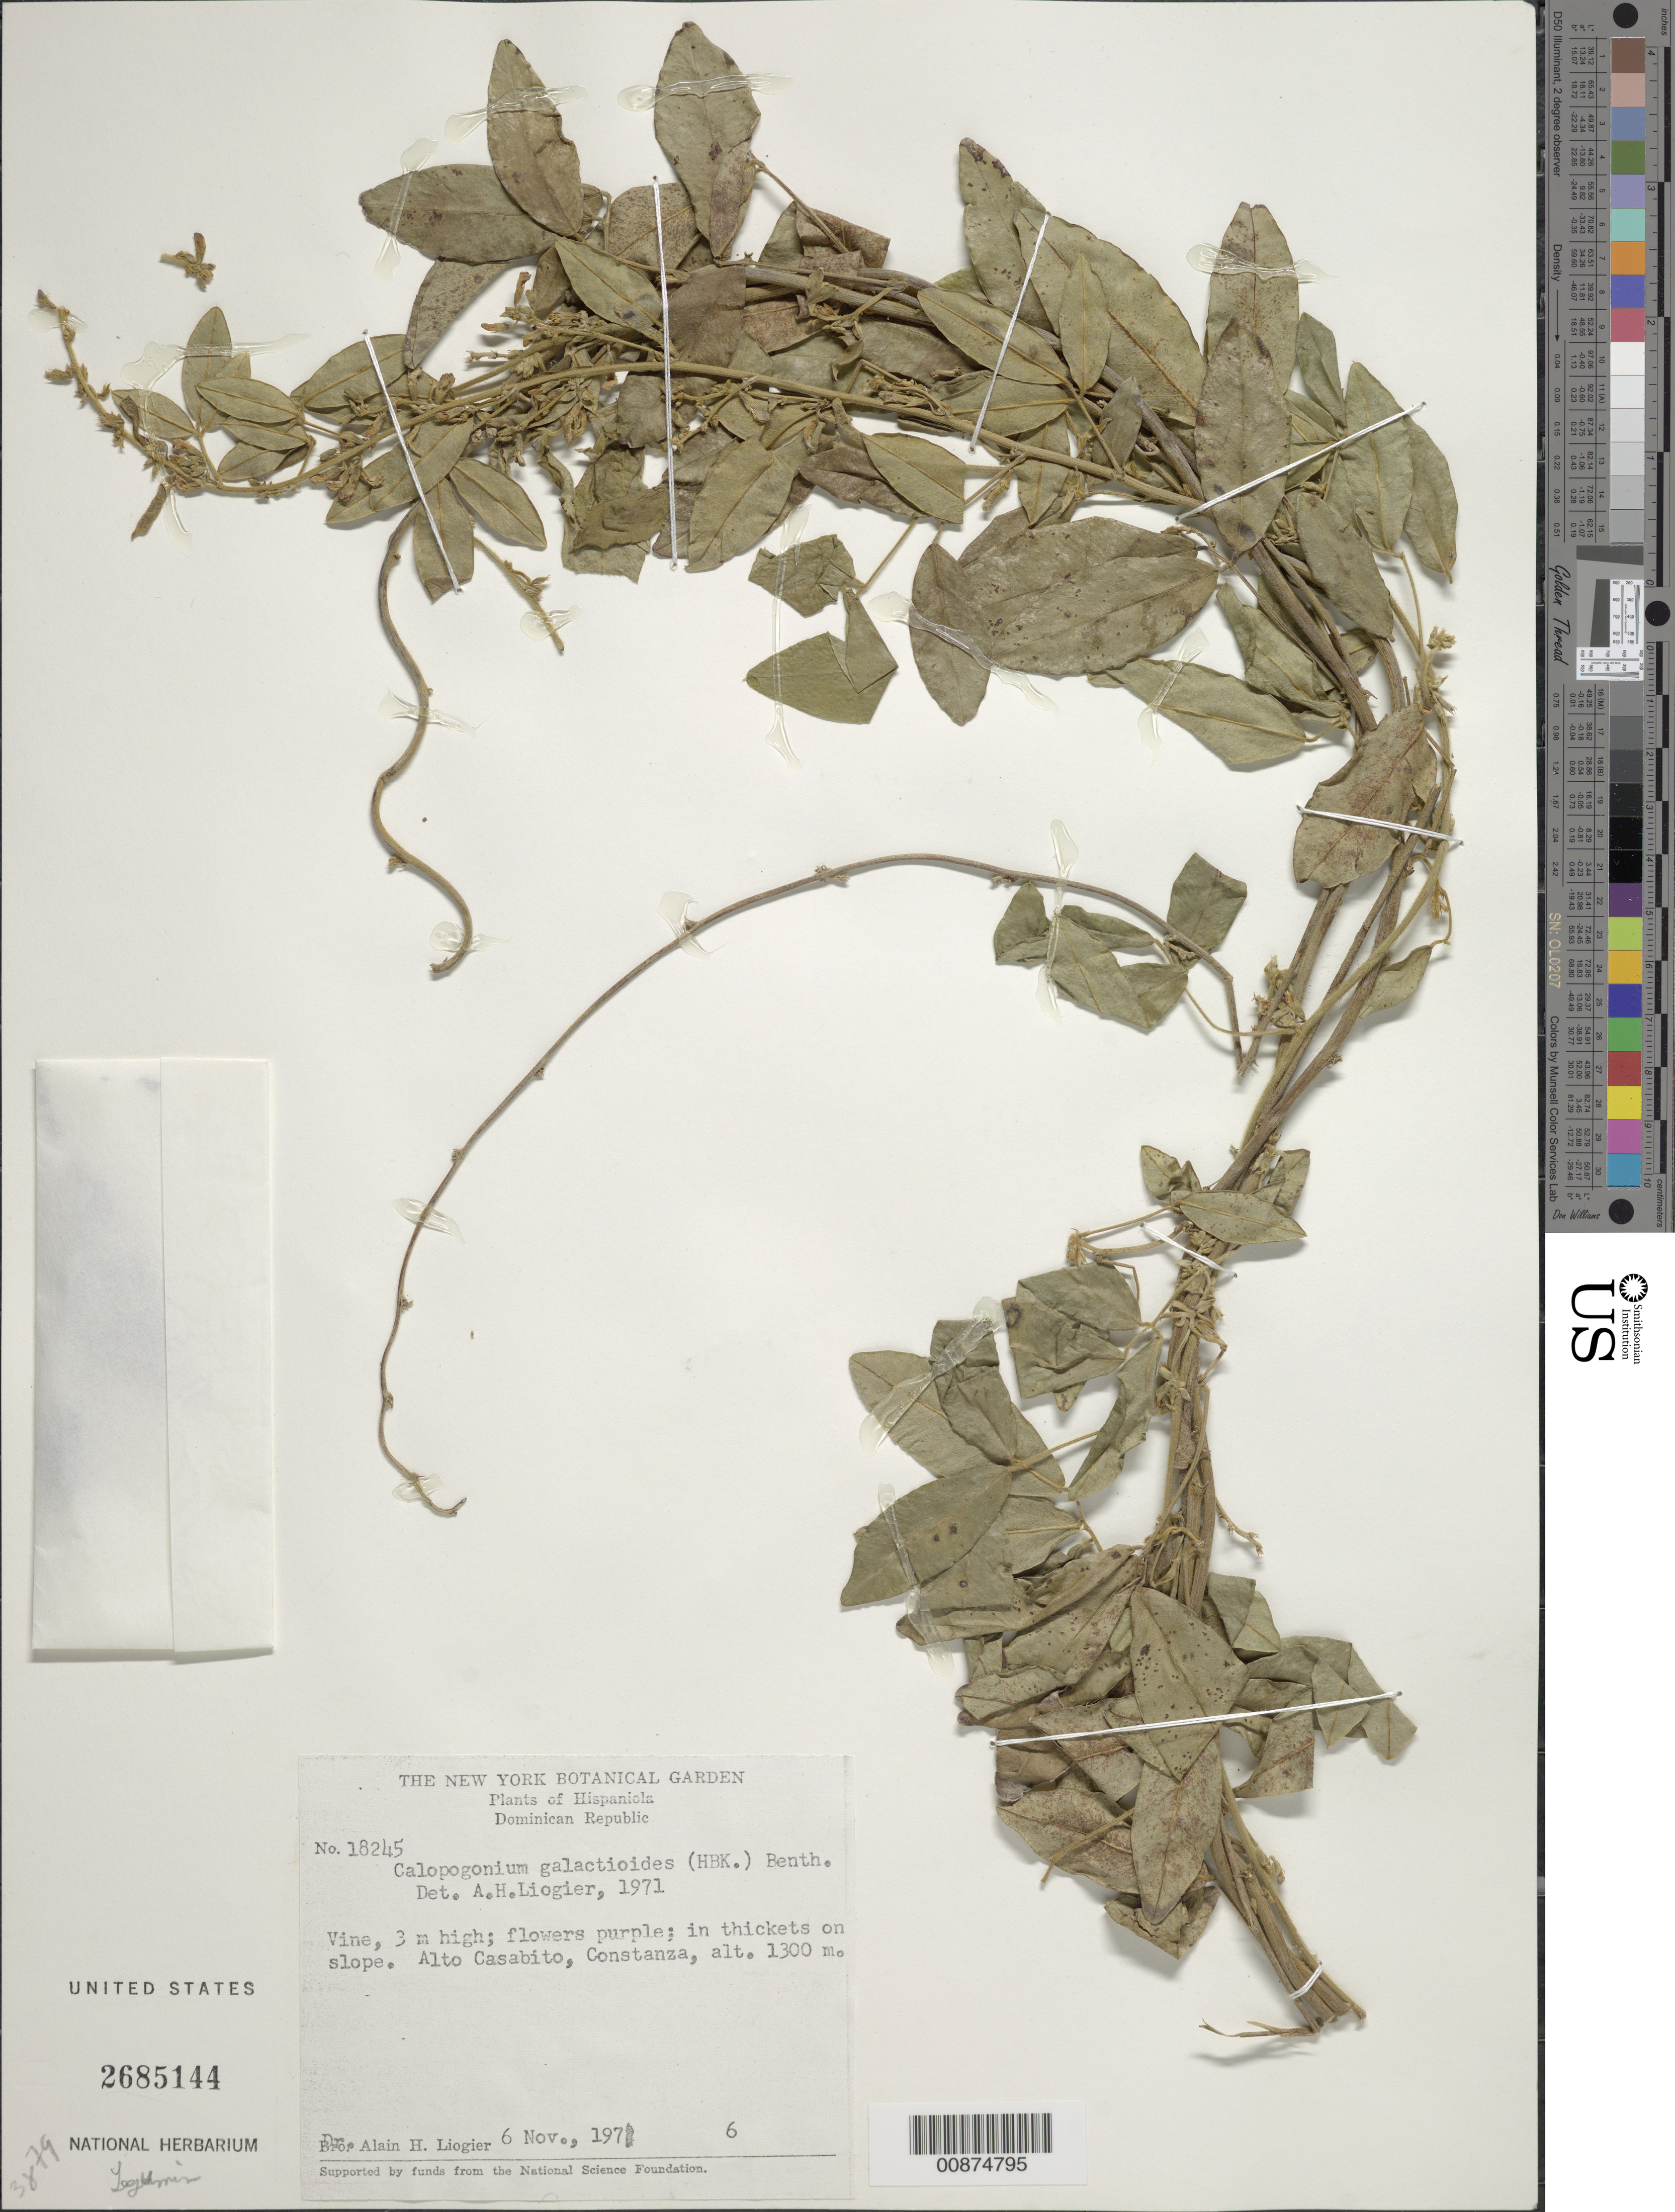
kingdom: Plantae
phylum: Tracheophyta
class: Magnoliopsida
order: Fabales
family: Fabaceae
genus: Calopogonium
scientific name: Calopogonium galactioides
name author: (Kunth) Hemsl.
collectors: A. H. Liogier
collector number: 18245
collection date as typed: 06 Nov 1971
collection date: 1971-11-06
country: Dominican Republic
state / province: La Vega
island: Hispaniola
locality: Alto Casabito, Constanza.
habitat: In thickets on slope.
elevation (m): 1300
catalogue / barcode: US 2685144